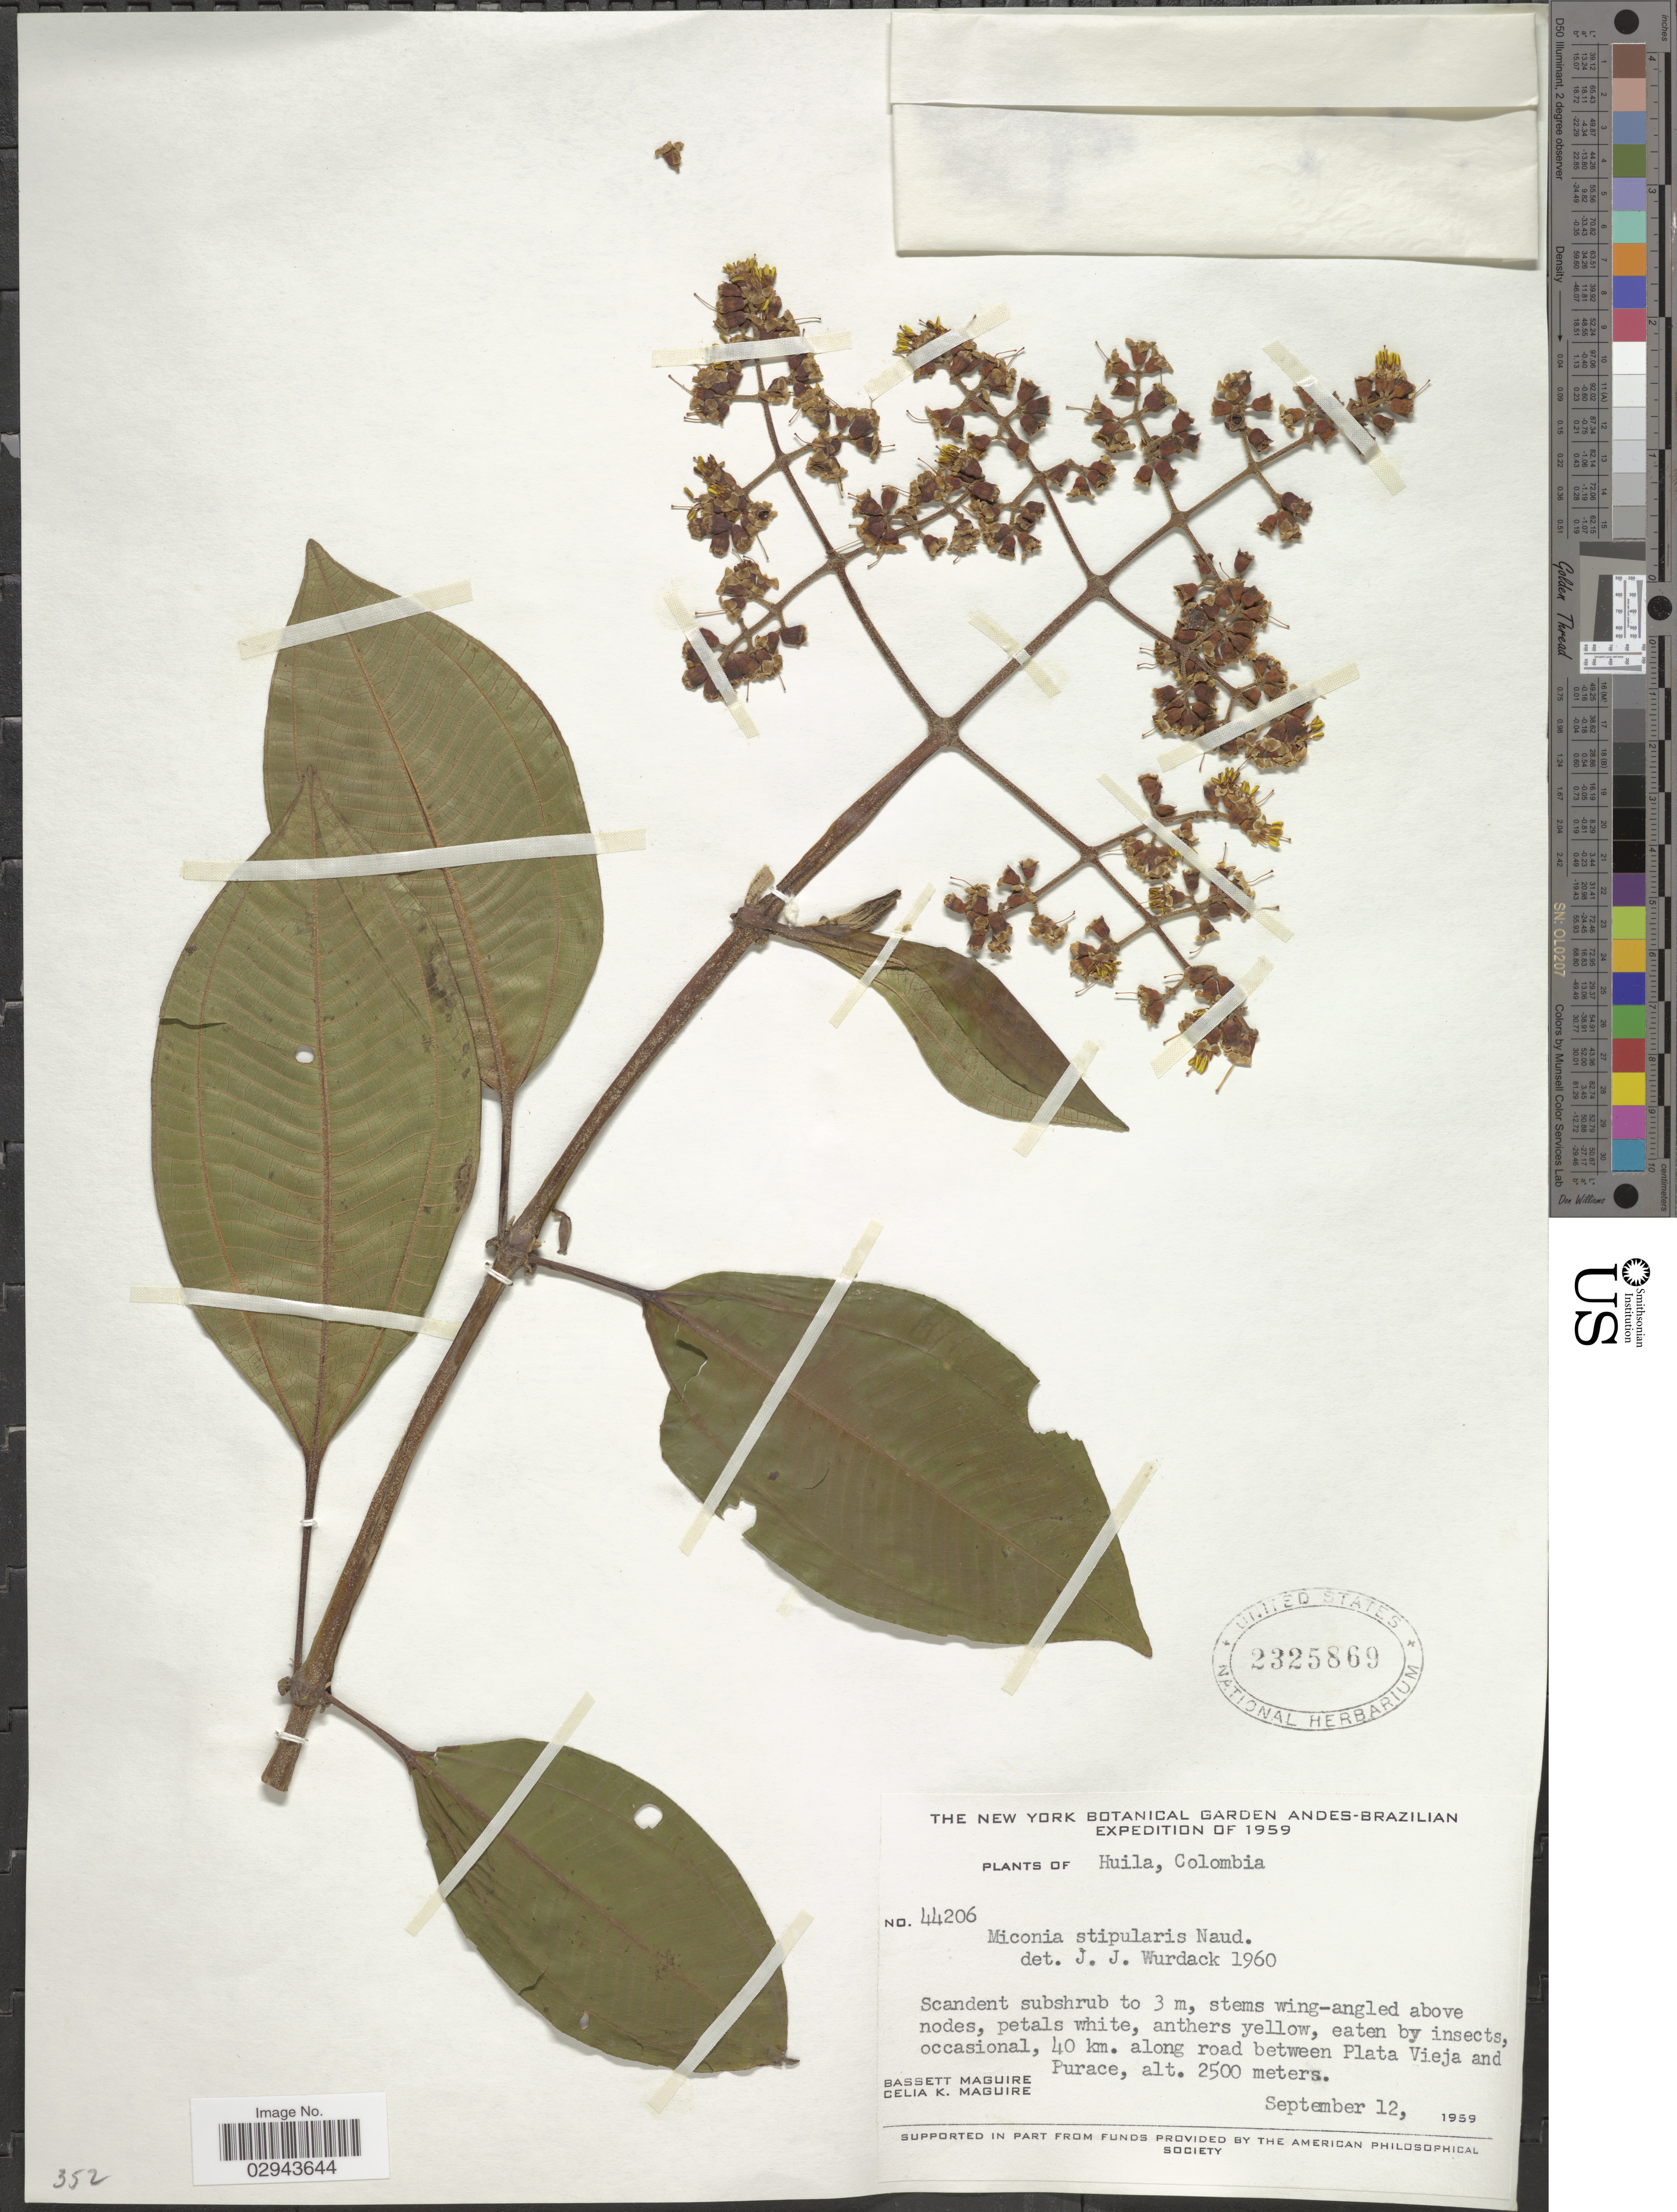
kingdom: Plantae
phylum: Tracheophyta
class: Magnoliopsida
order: Myrtales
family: Melastomataceae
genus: Miconia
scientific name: Miconia stipularis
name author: Naudin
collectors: B. Maguire & C. K. Maguire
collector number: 44206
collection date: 1959-09-12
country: Colombia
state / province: Huila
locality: Andes. 40 km. along road between Plata Vieja and Purace.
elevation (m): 2500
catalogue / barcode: US 2325869